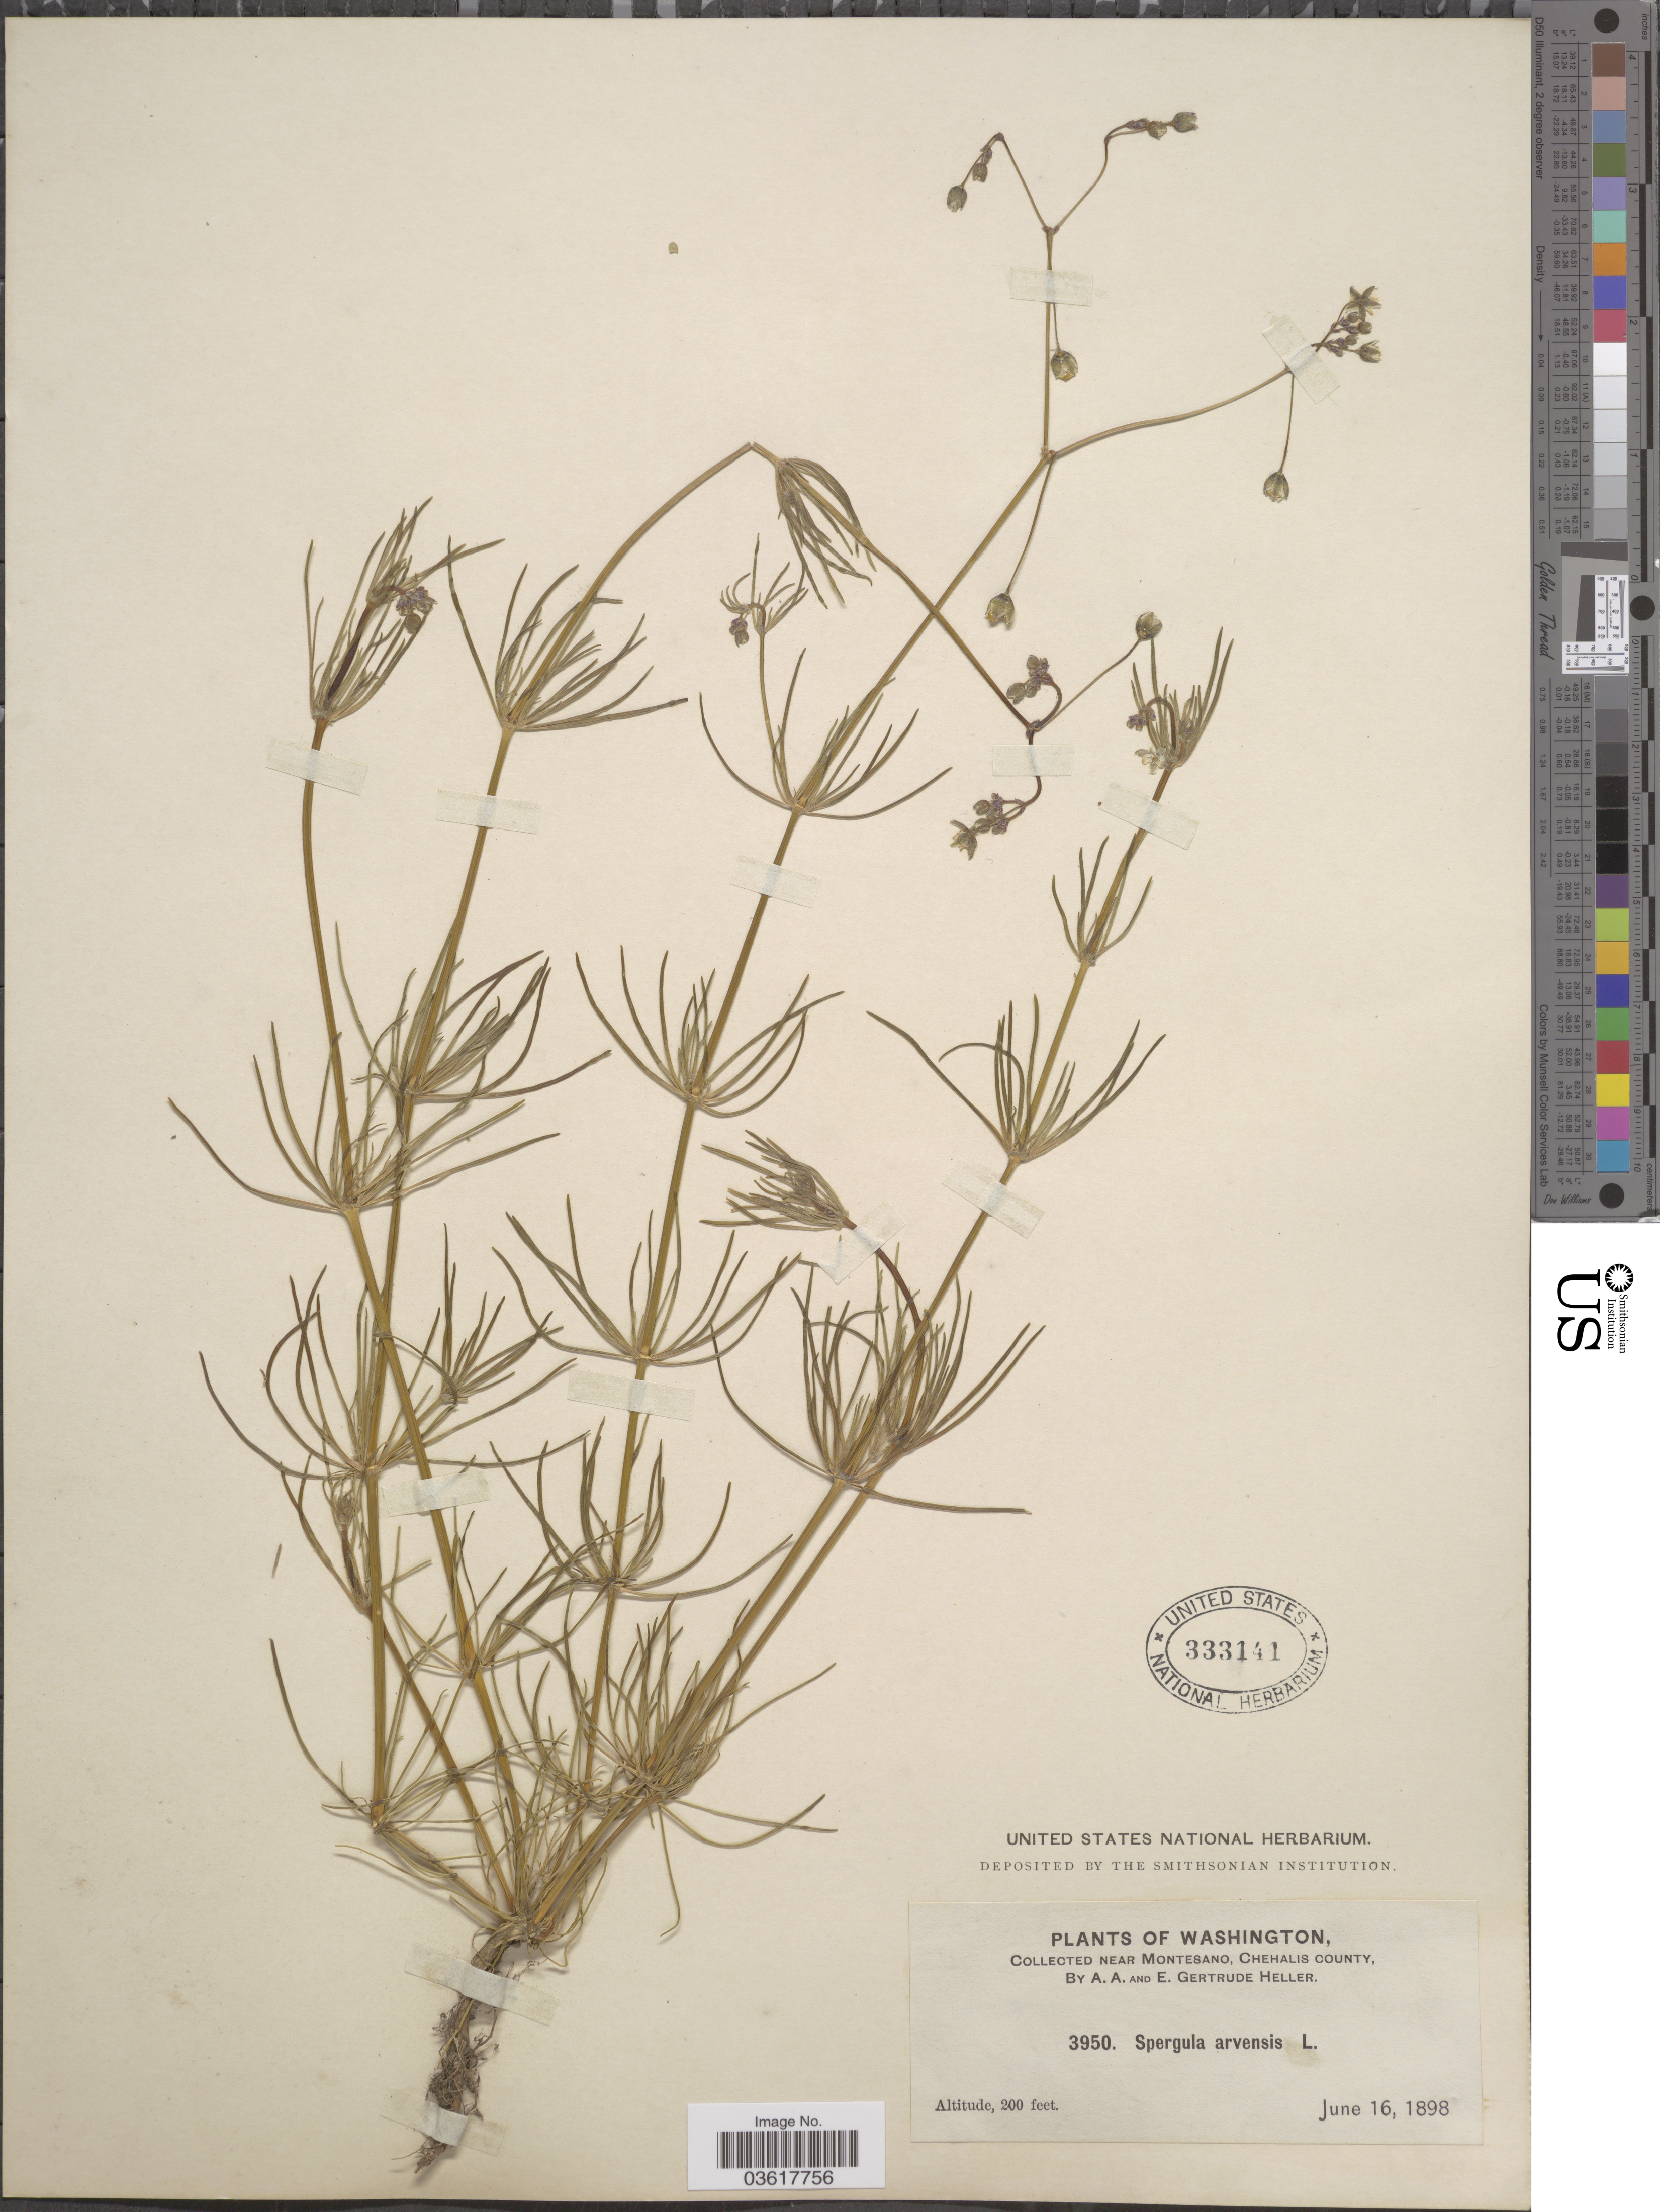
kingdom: Plantae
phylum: Tracheophyta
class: Magnoliopsida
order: Caryophyllales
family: Caryophyllaceae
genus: Spergula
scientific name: Spergula arvensis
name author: L.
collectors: A. A. Heller & E. G. Heller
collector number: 3950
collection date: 1898-06-16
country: United States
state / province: Washington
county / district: Grays Harbor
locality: Near Montesano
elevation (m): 61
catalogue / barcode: US 333141